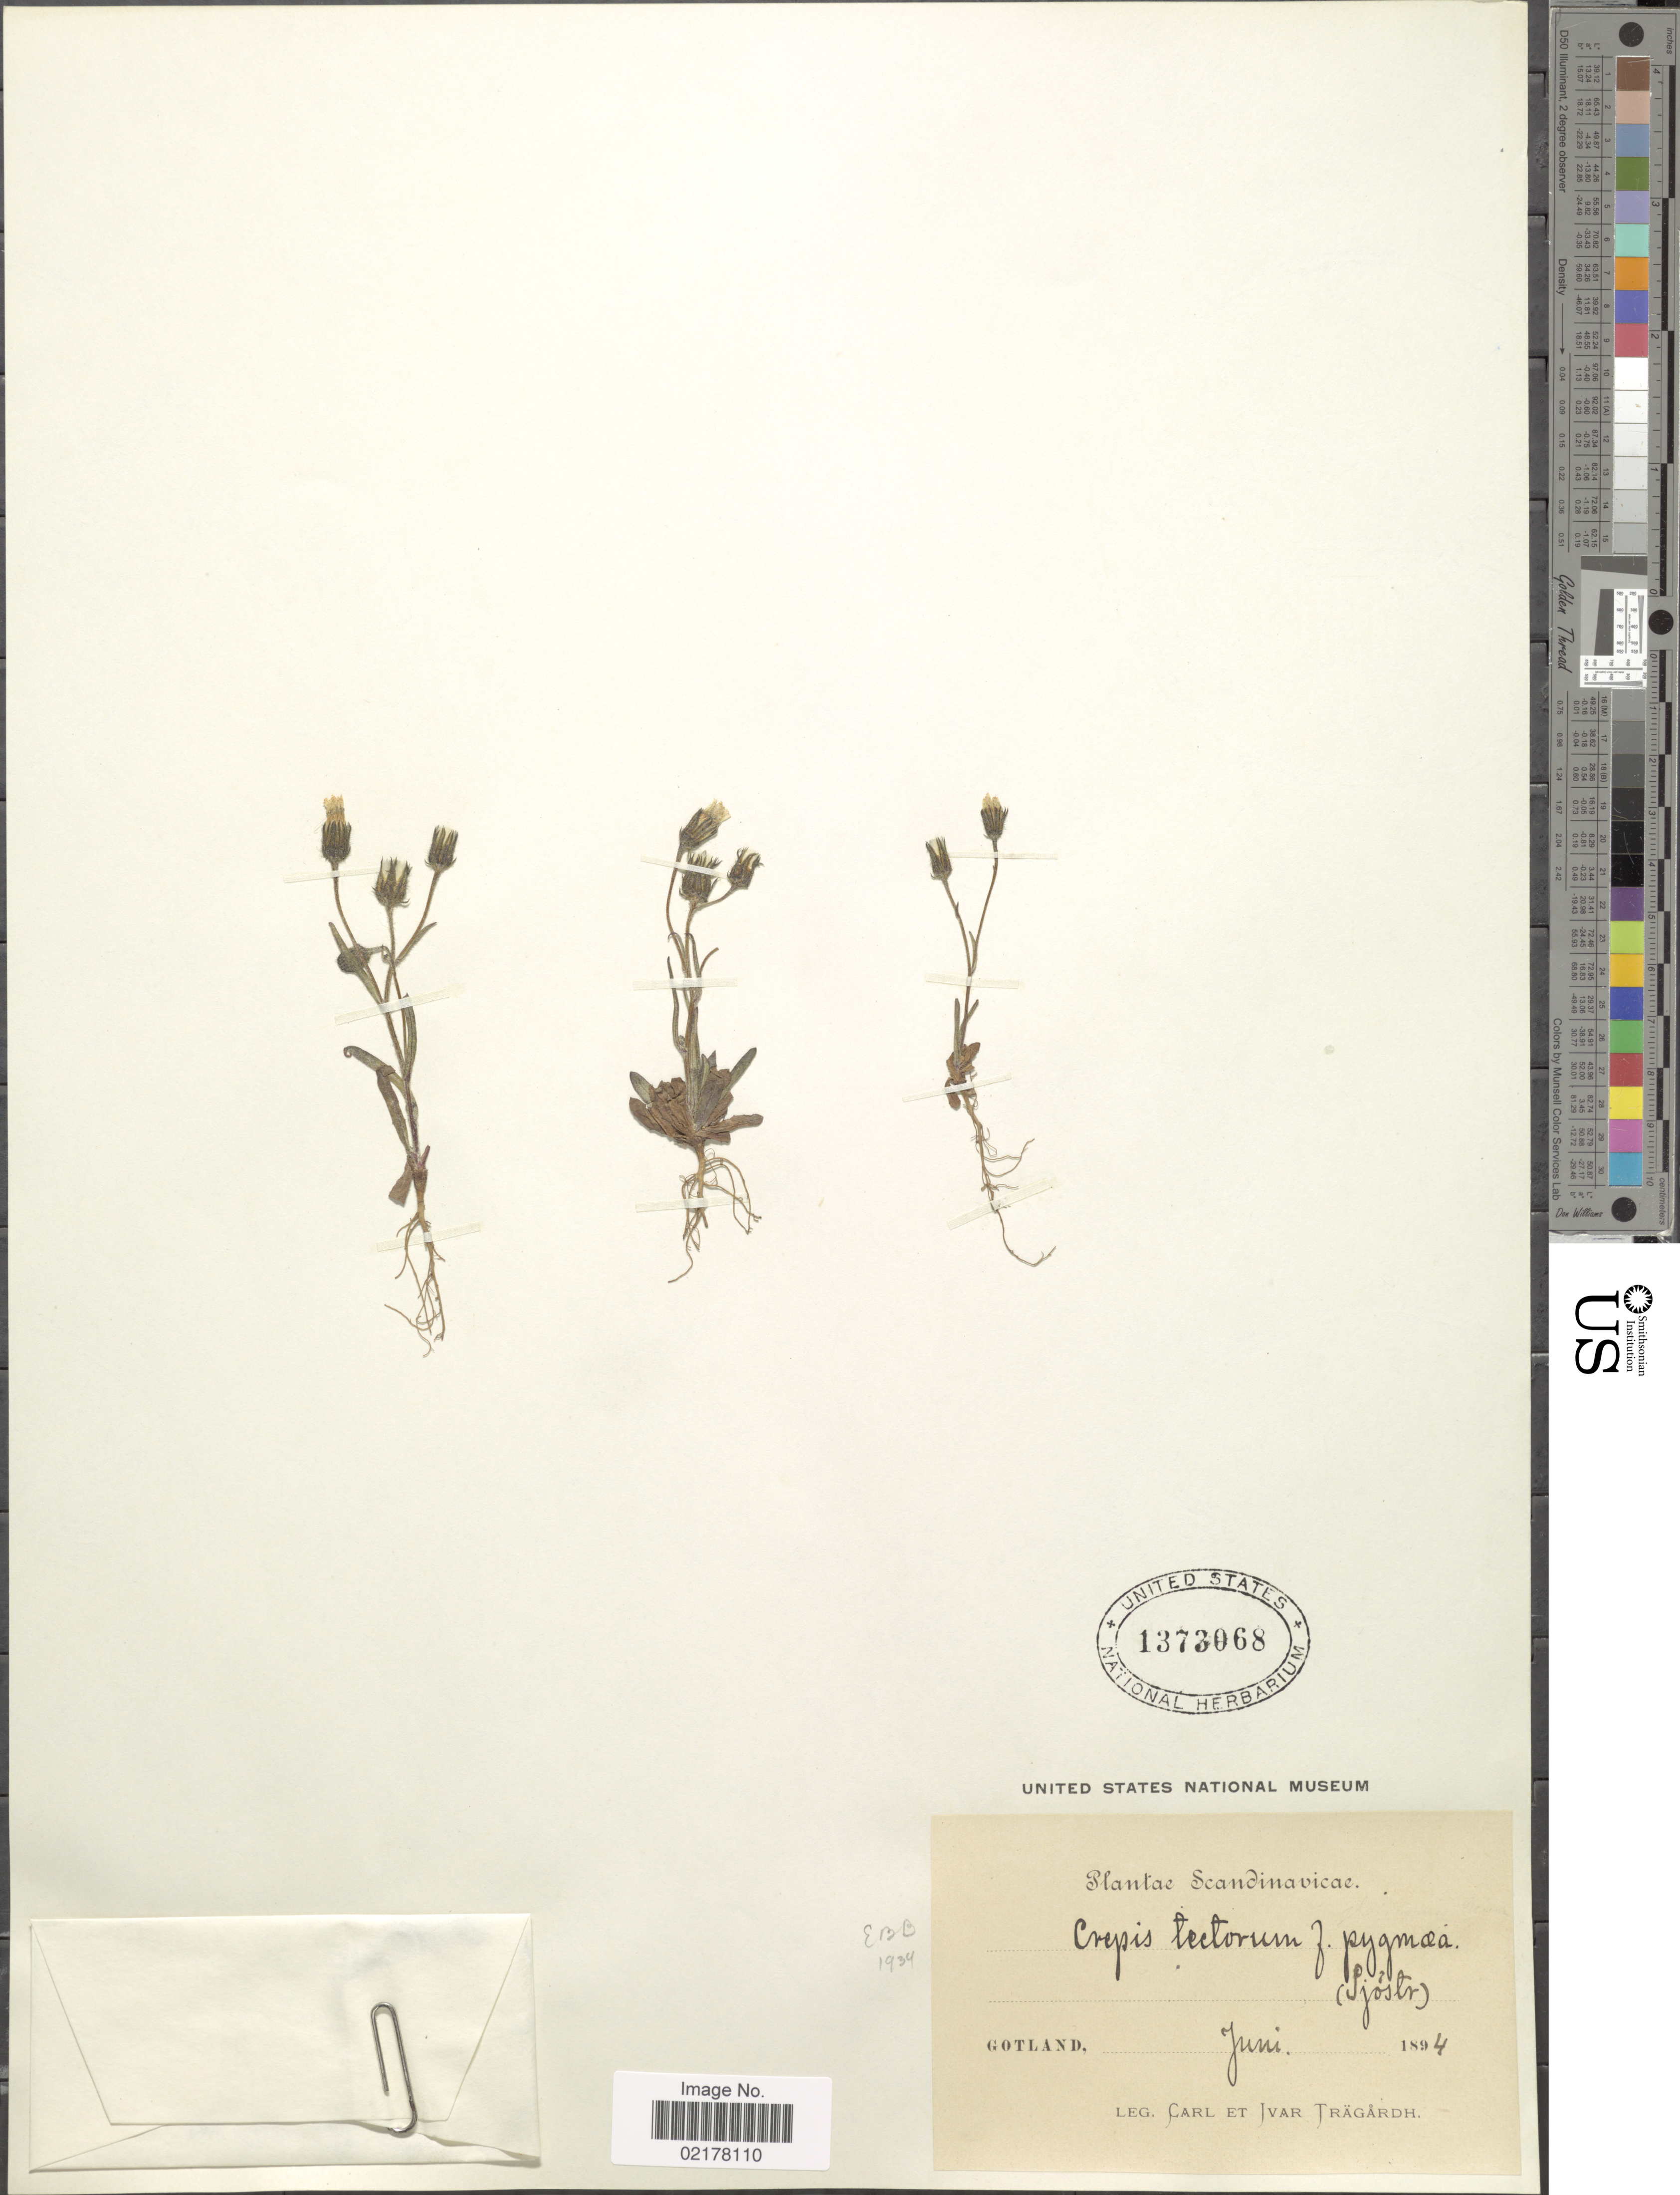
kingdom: Plantae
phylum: Tracheophyta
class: Magnoliopsida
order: Asterales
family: Asteraceae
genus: Crepis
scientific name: Crepis tectorum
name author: L.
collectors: C. Tragardh & I. Tragardh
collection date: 1894-06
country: Sweden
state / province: Gotland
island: Gotland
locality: Scandinavicae. Gotland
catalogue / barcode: US 1373068